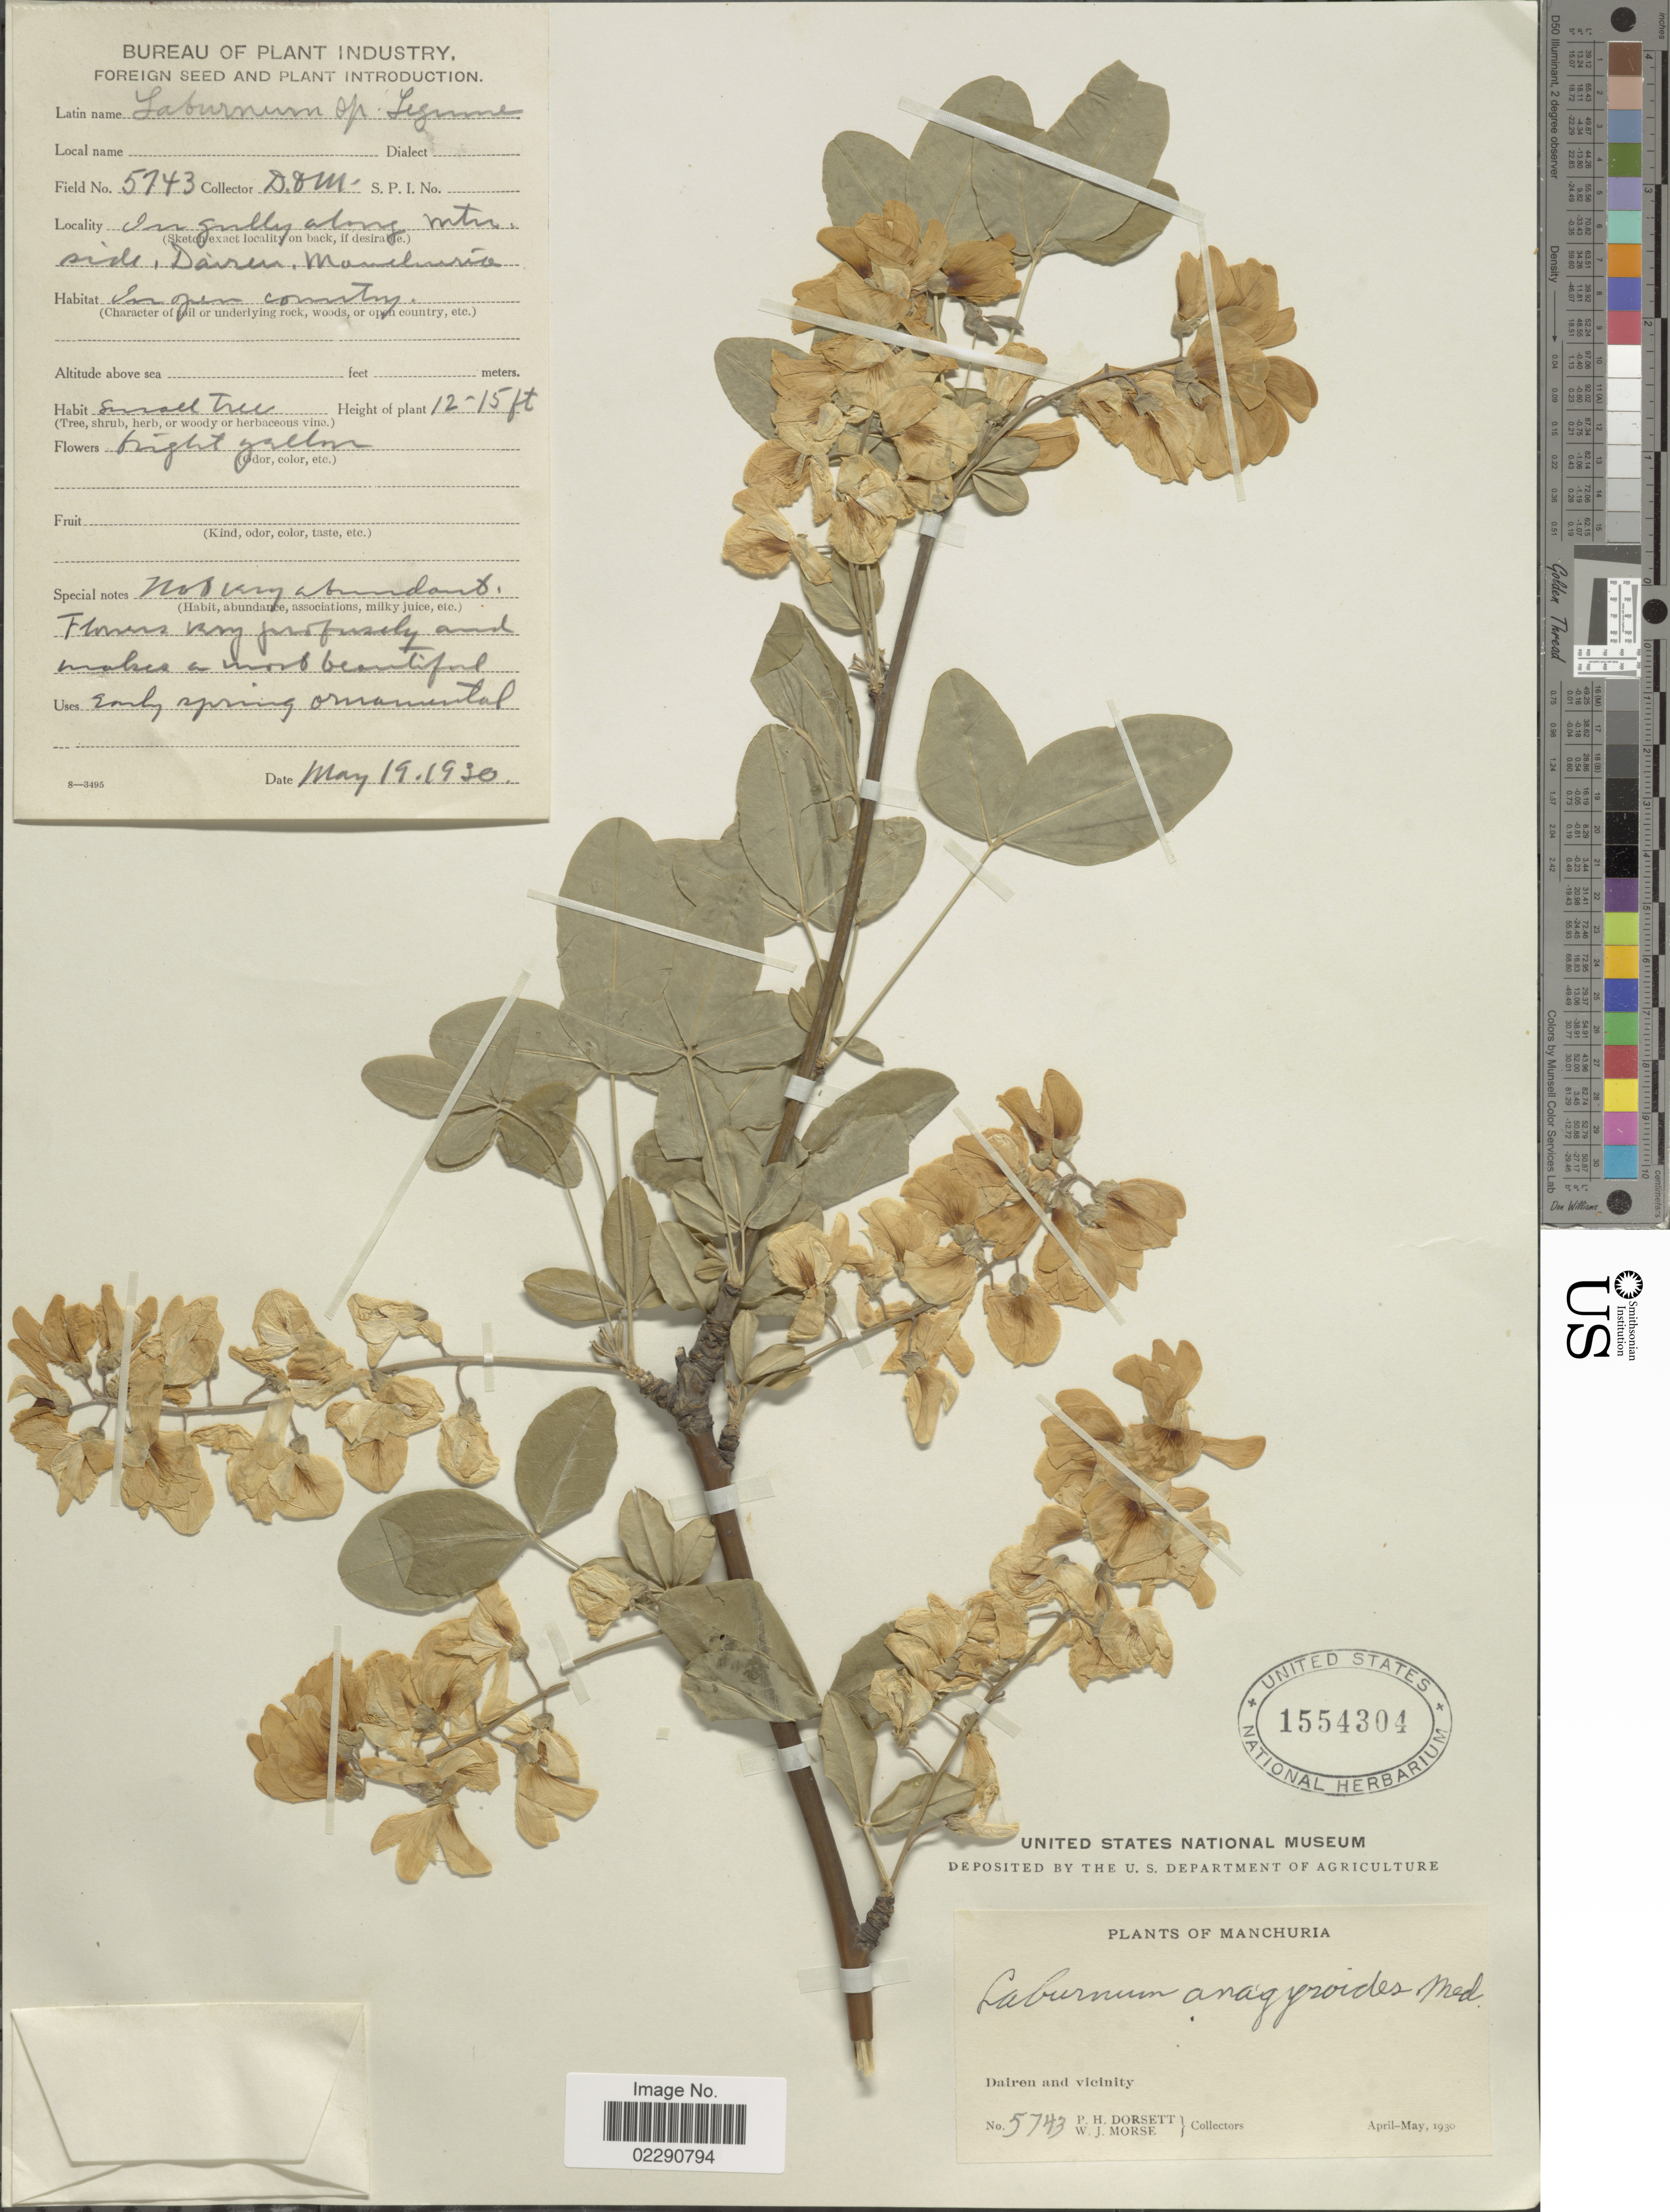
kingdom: Plantae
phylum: Tracheophyta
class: Magnoliopsida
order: Fabales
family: Fabaceae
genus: Laburnum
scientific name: Laburnum anagyroides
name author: Medik.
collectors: P. H. Dorsett & W. J. Morse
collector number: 5743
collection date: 1930-05-19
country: China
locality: Manchuria, Dairen and Vicinity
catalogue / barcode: US 1554304